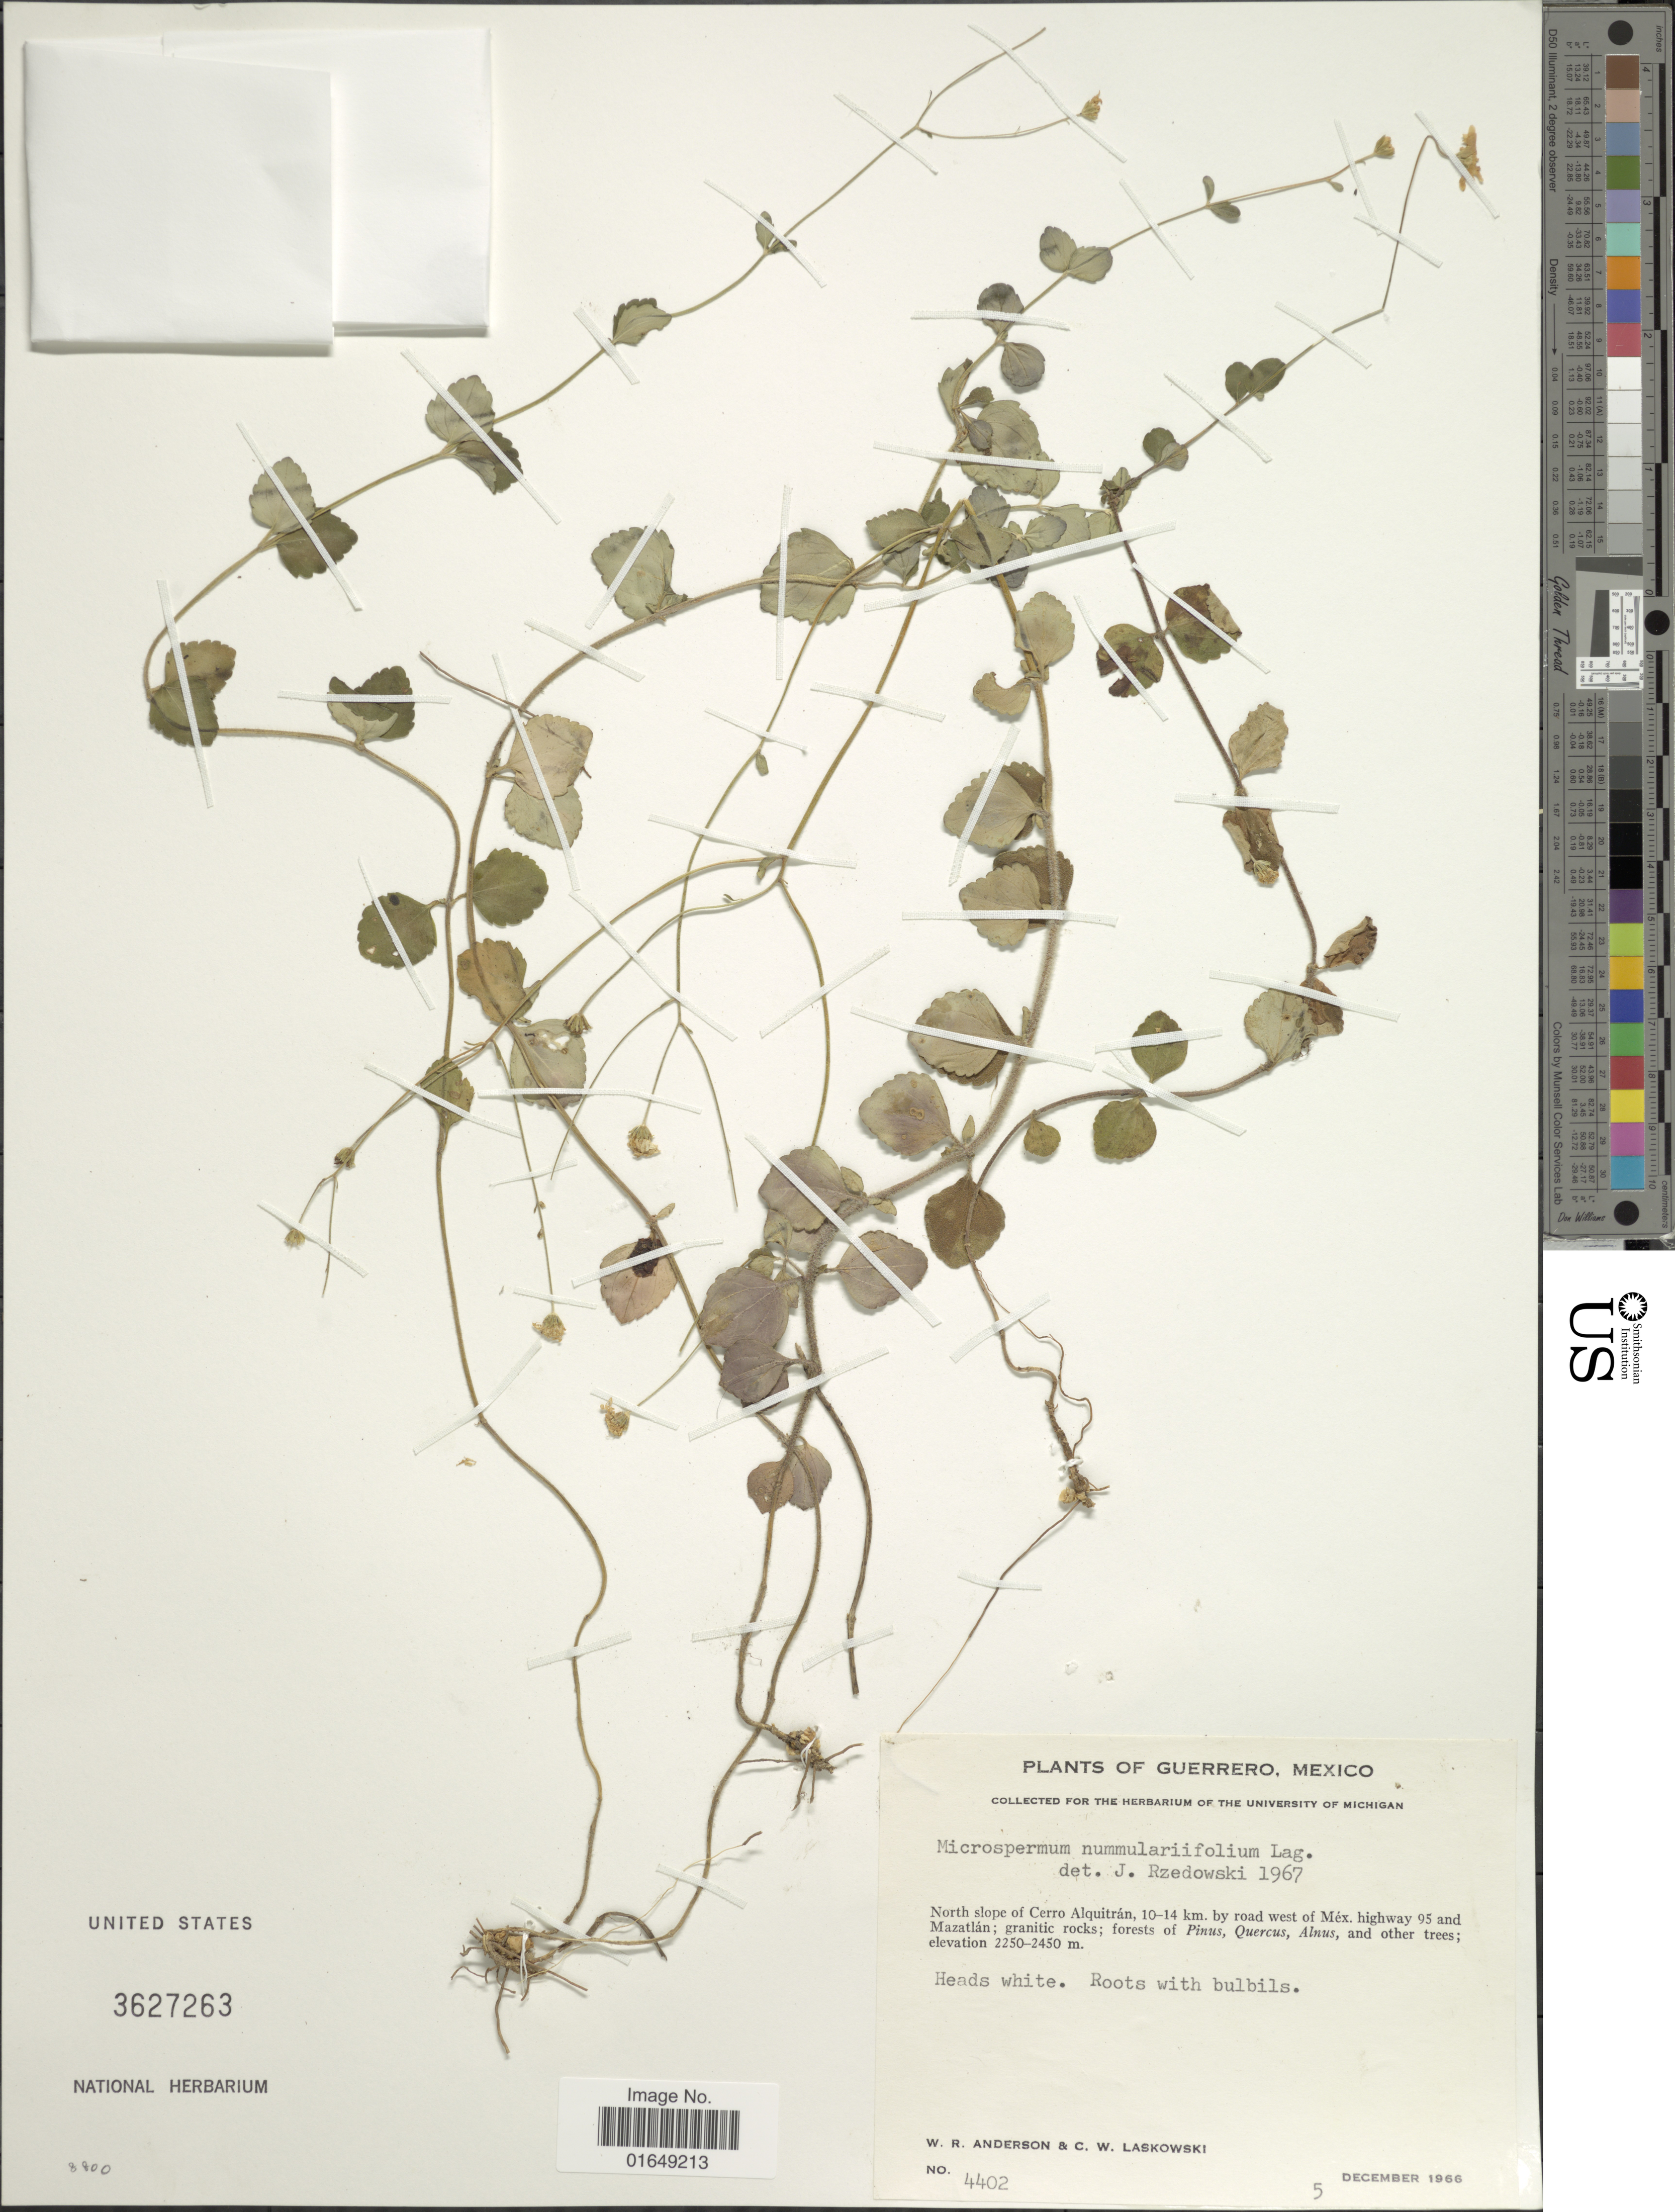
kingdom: Plantae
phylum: Tracheophyta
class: Magnoliopsida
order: Asterales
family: Asteraceae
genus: Microspermum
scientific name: Microspermum numulariaefolium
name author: Lag.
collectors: W. Anderson & C. Laskowski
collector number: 4402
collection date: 1966-12-05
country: Mexico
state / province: Guerrero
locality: North slope of Cerro Alquitrán, 10-14 km. by road west of Méx. highway 95 and Mazatlán.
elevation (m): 2250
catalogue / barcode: US 3627263